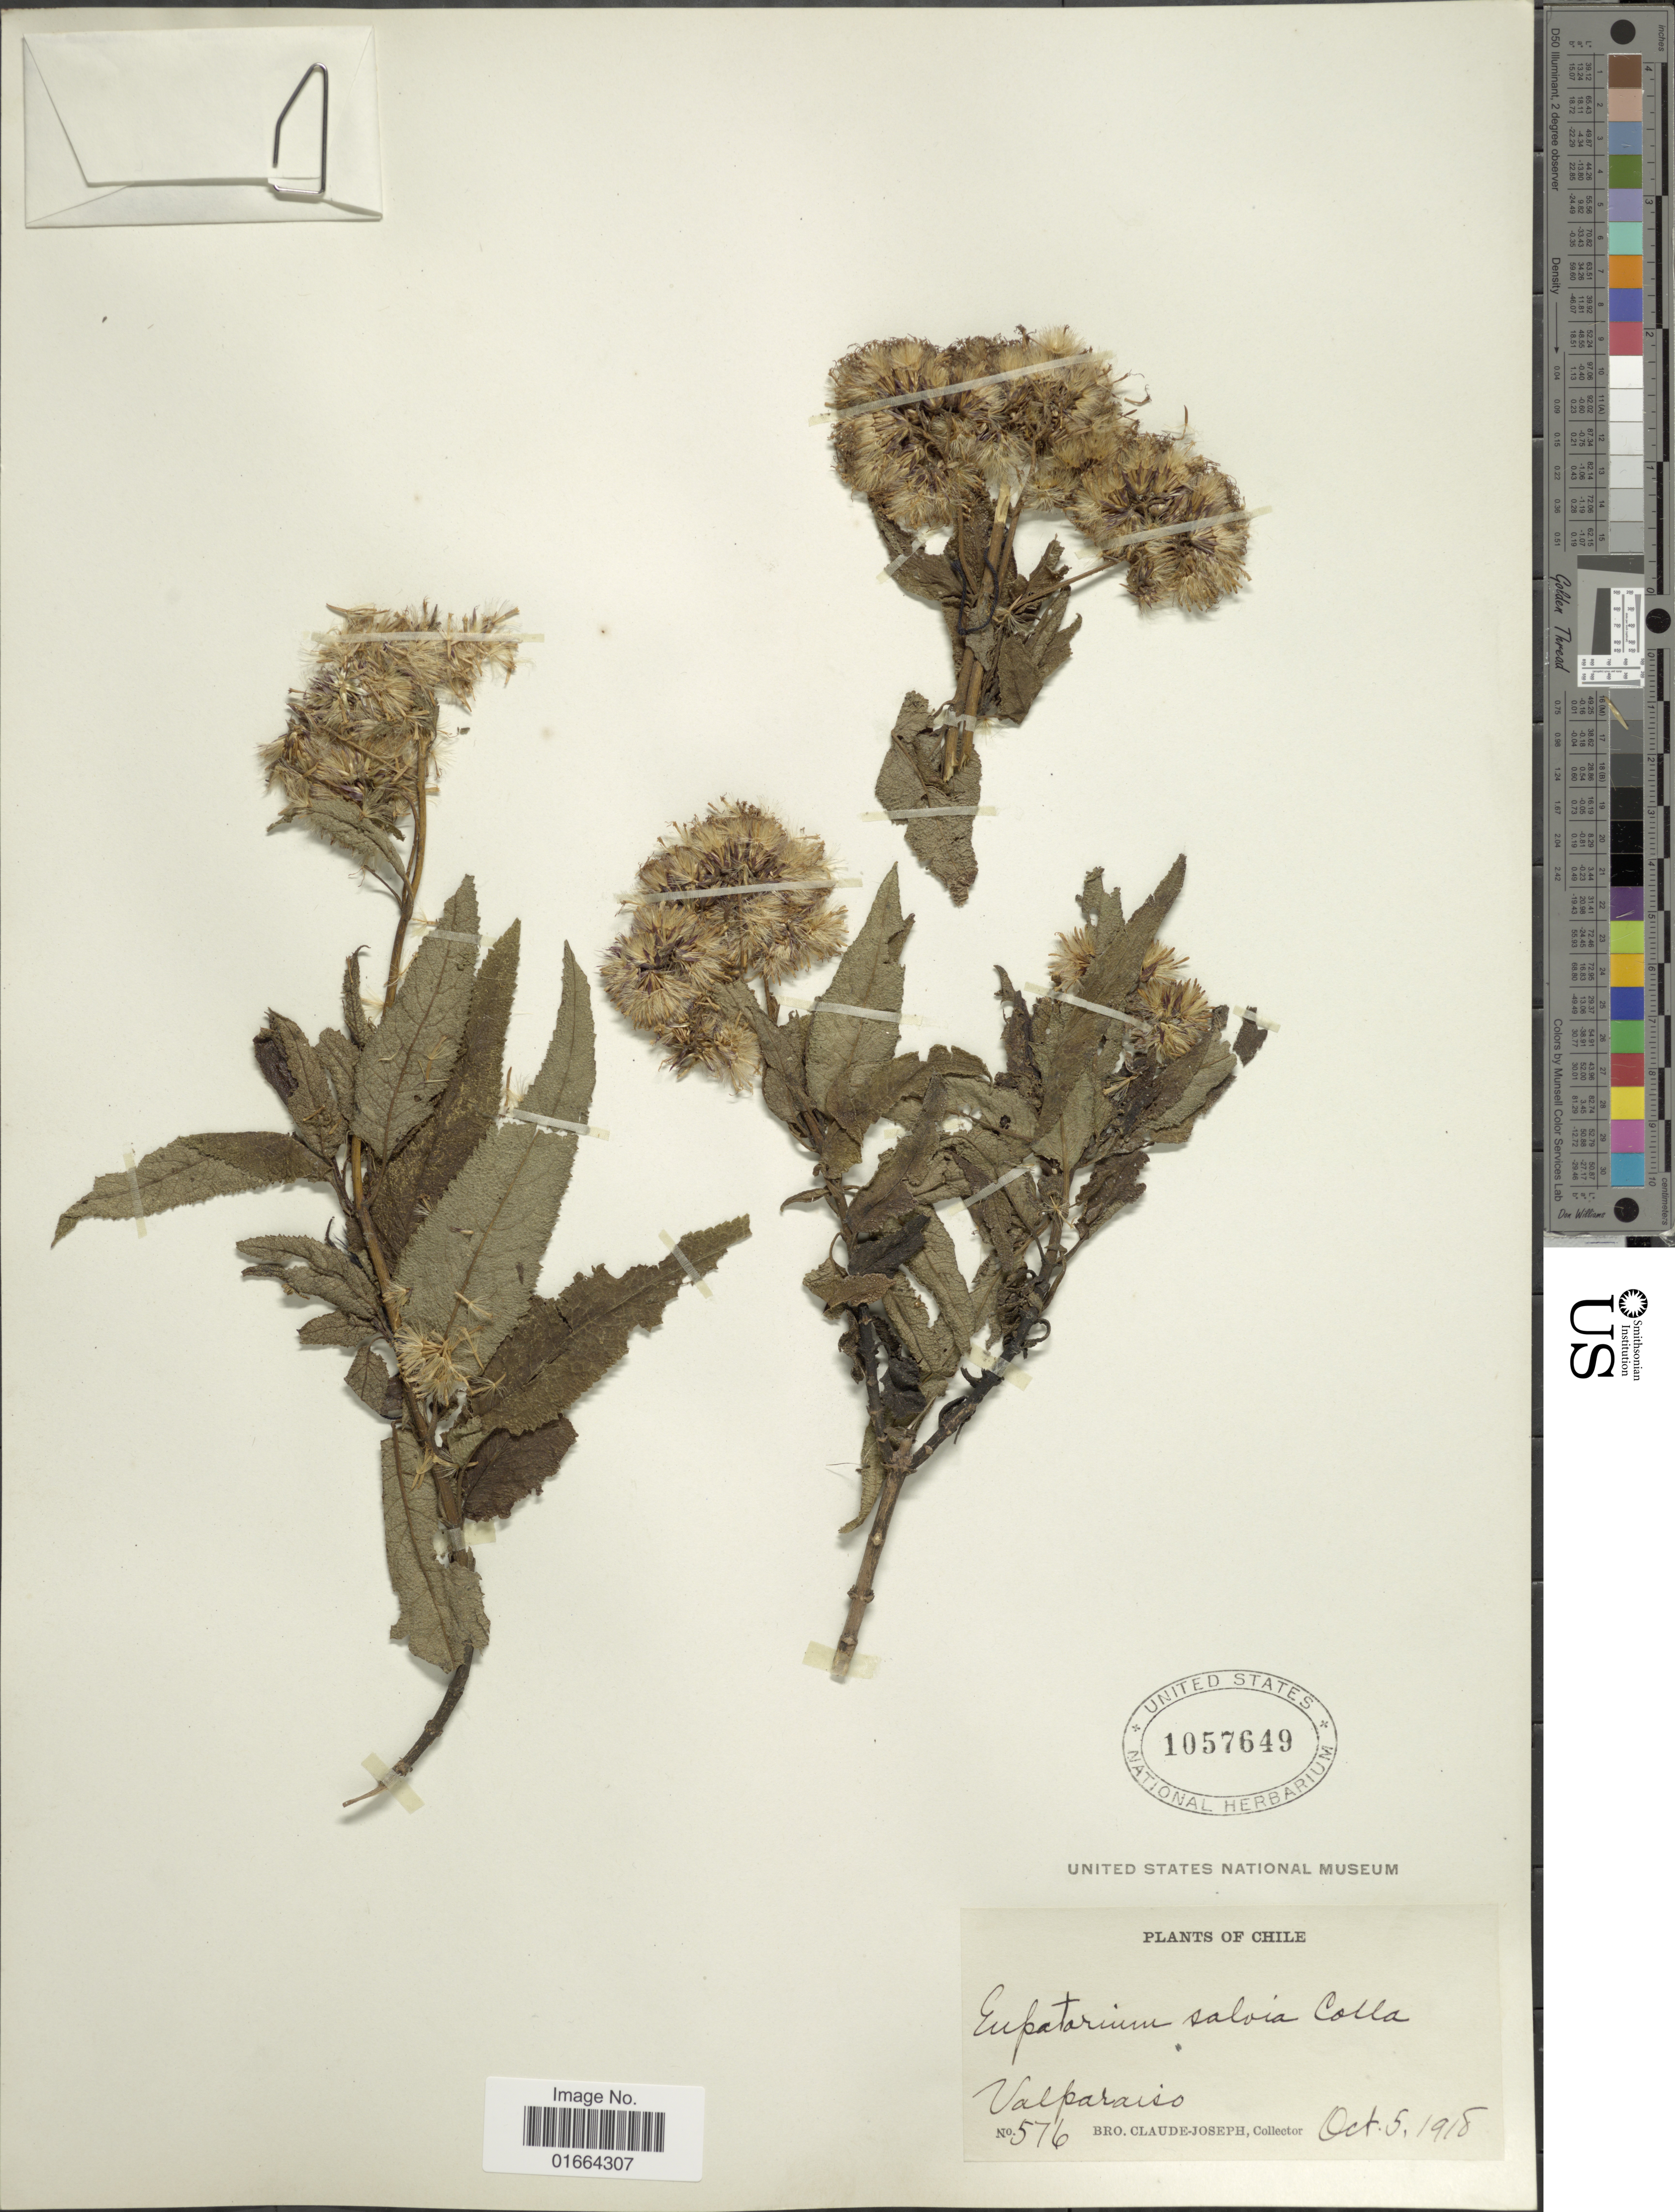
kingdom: Plantae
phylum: Tracheophyta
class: Magnoliopsida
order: Asterales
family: Asteraceae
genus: Aristeguietia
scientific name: Aristeguietia salvia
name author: (Colla) R.M. King & H. Rob.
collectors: Bro. Claude-Joseph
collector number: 576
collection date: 1918-10-05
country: Chile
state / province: Valparaíso (V)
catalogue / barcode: US 1057649